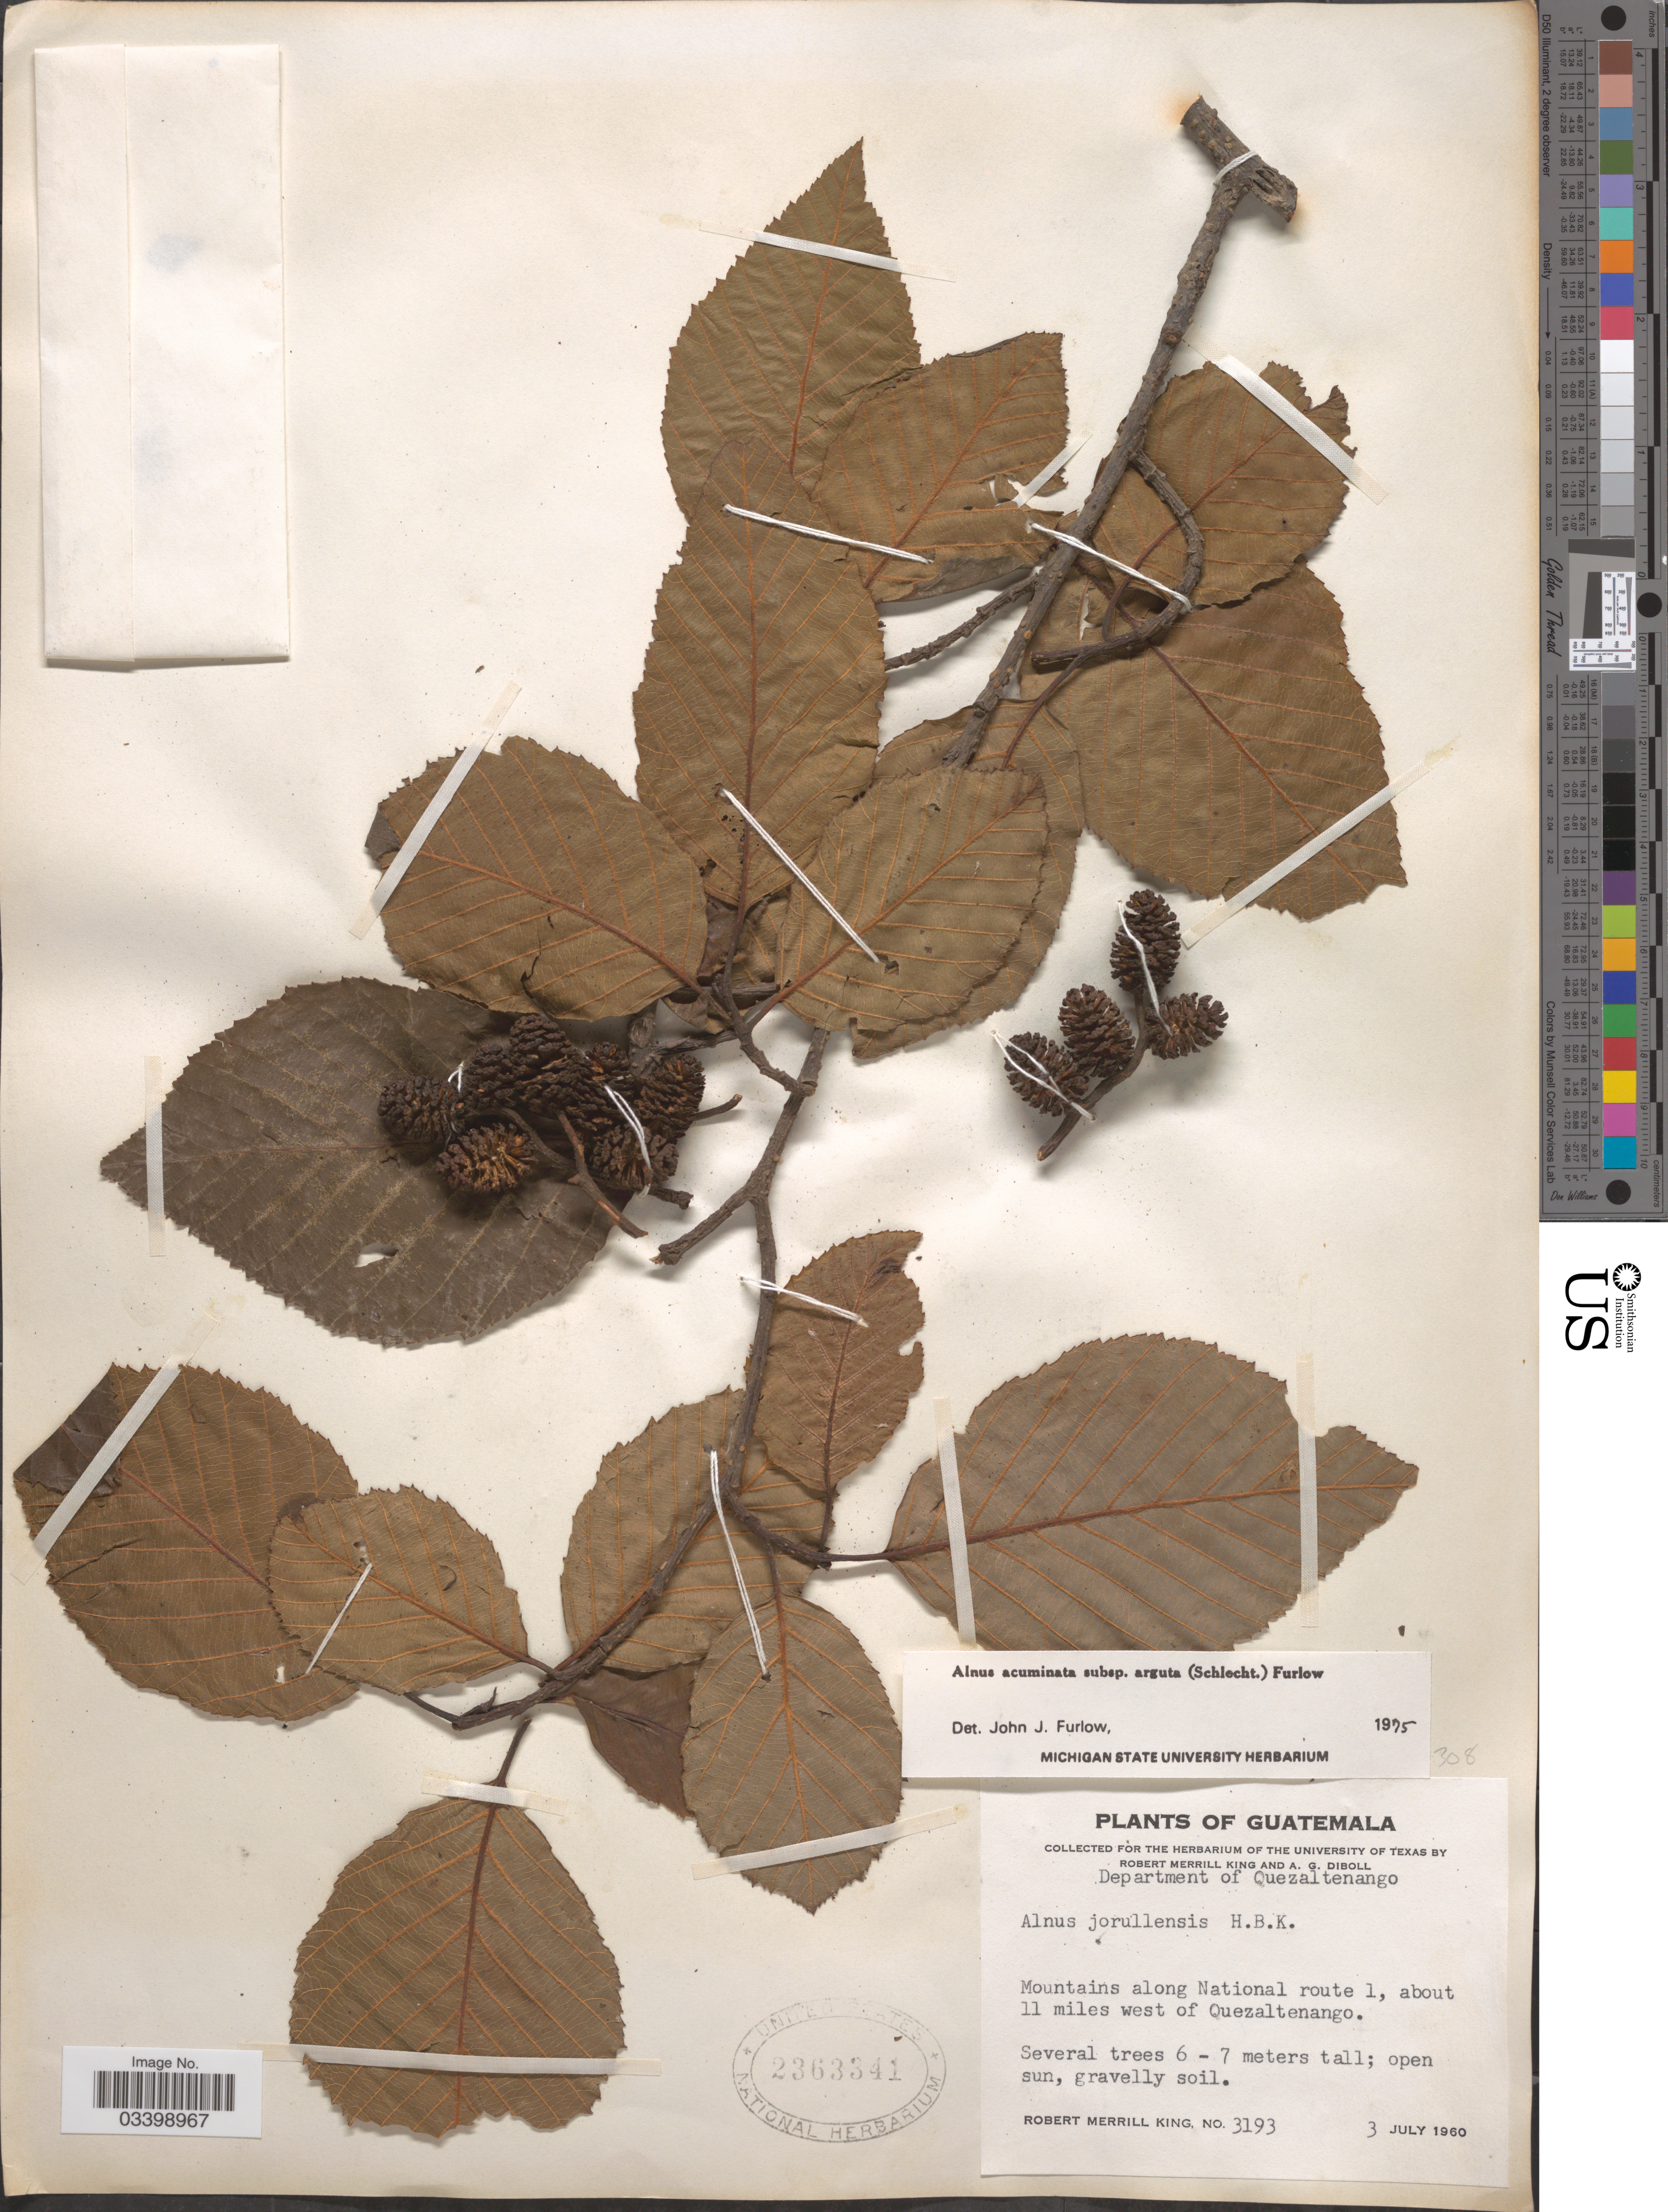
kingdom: Plantae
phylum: Tracheophyta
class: Magnoliopsida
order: Fagales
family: Betulaceae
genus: Alnus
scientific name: Alnus acuminata subsp. arguta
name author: (Schltdl.) Furlow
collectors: R. M. King & A. Diboll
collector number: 3193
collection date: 1960-07-03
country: Guatemala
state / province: Quetzaltenango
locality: Department of Quezaltenango. Mountains along National route l, about 11 miles west of Quezaltenango.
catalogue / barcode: US 2363341